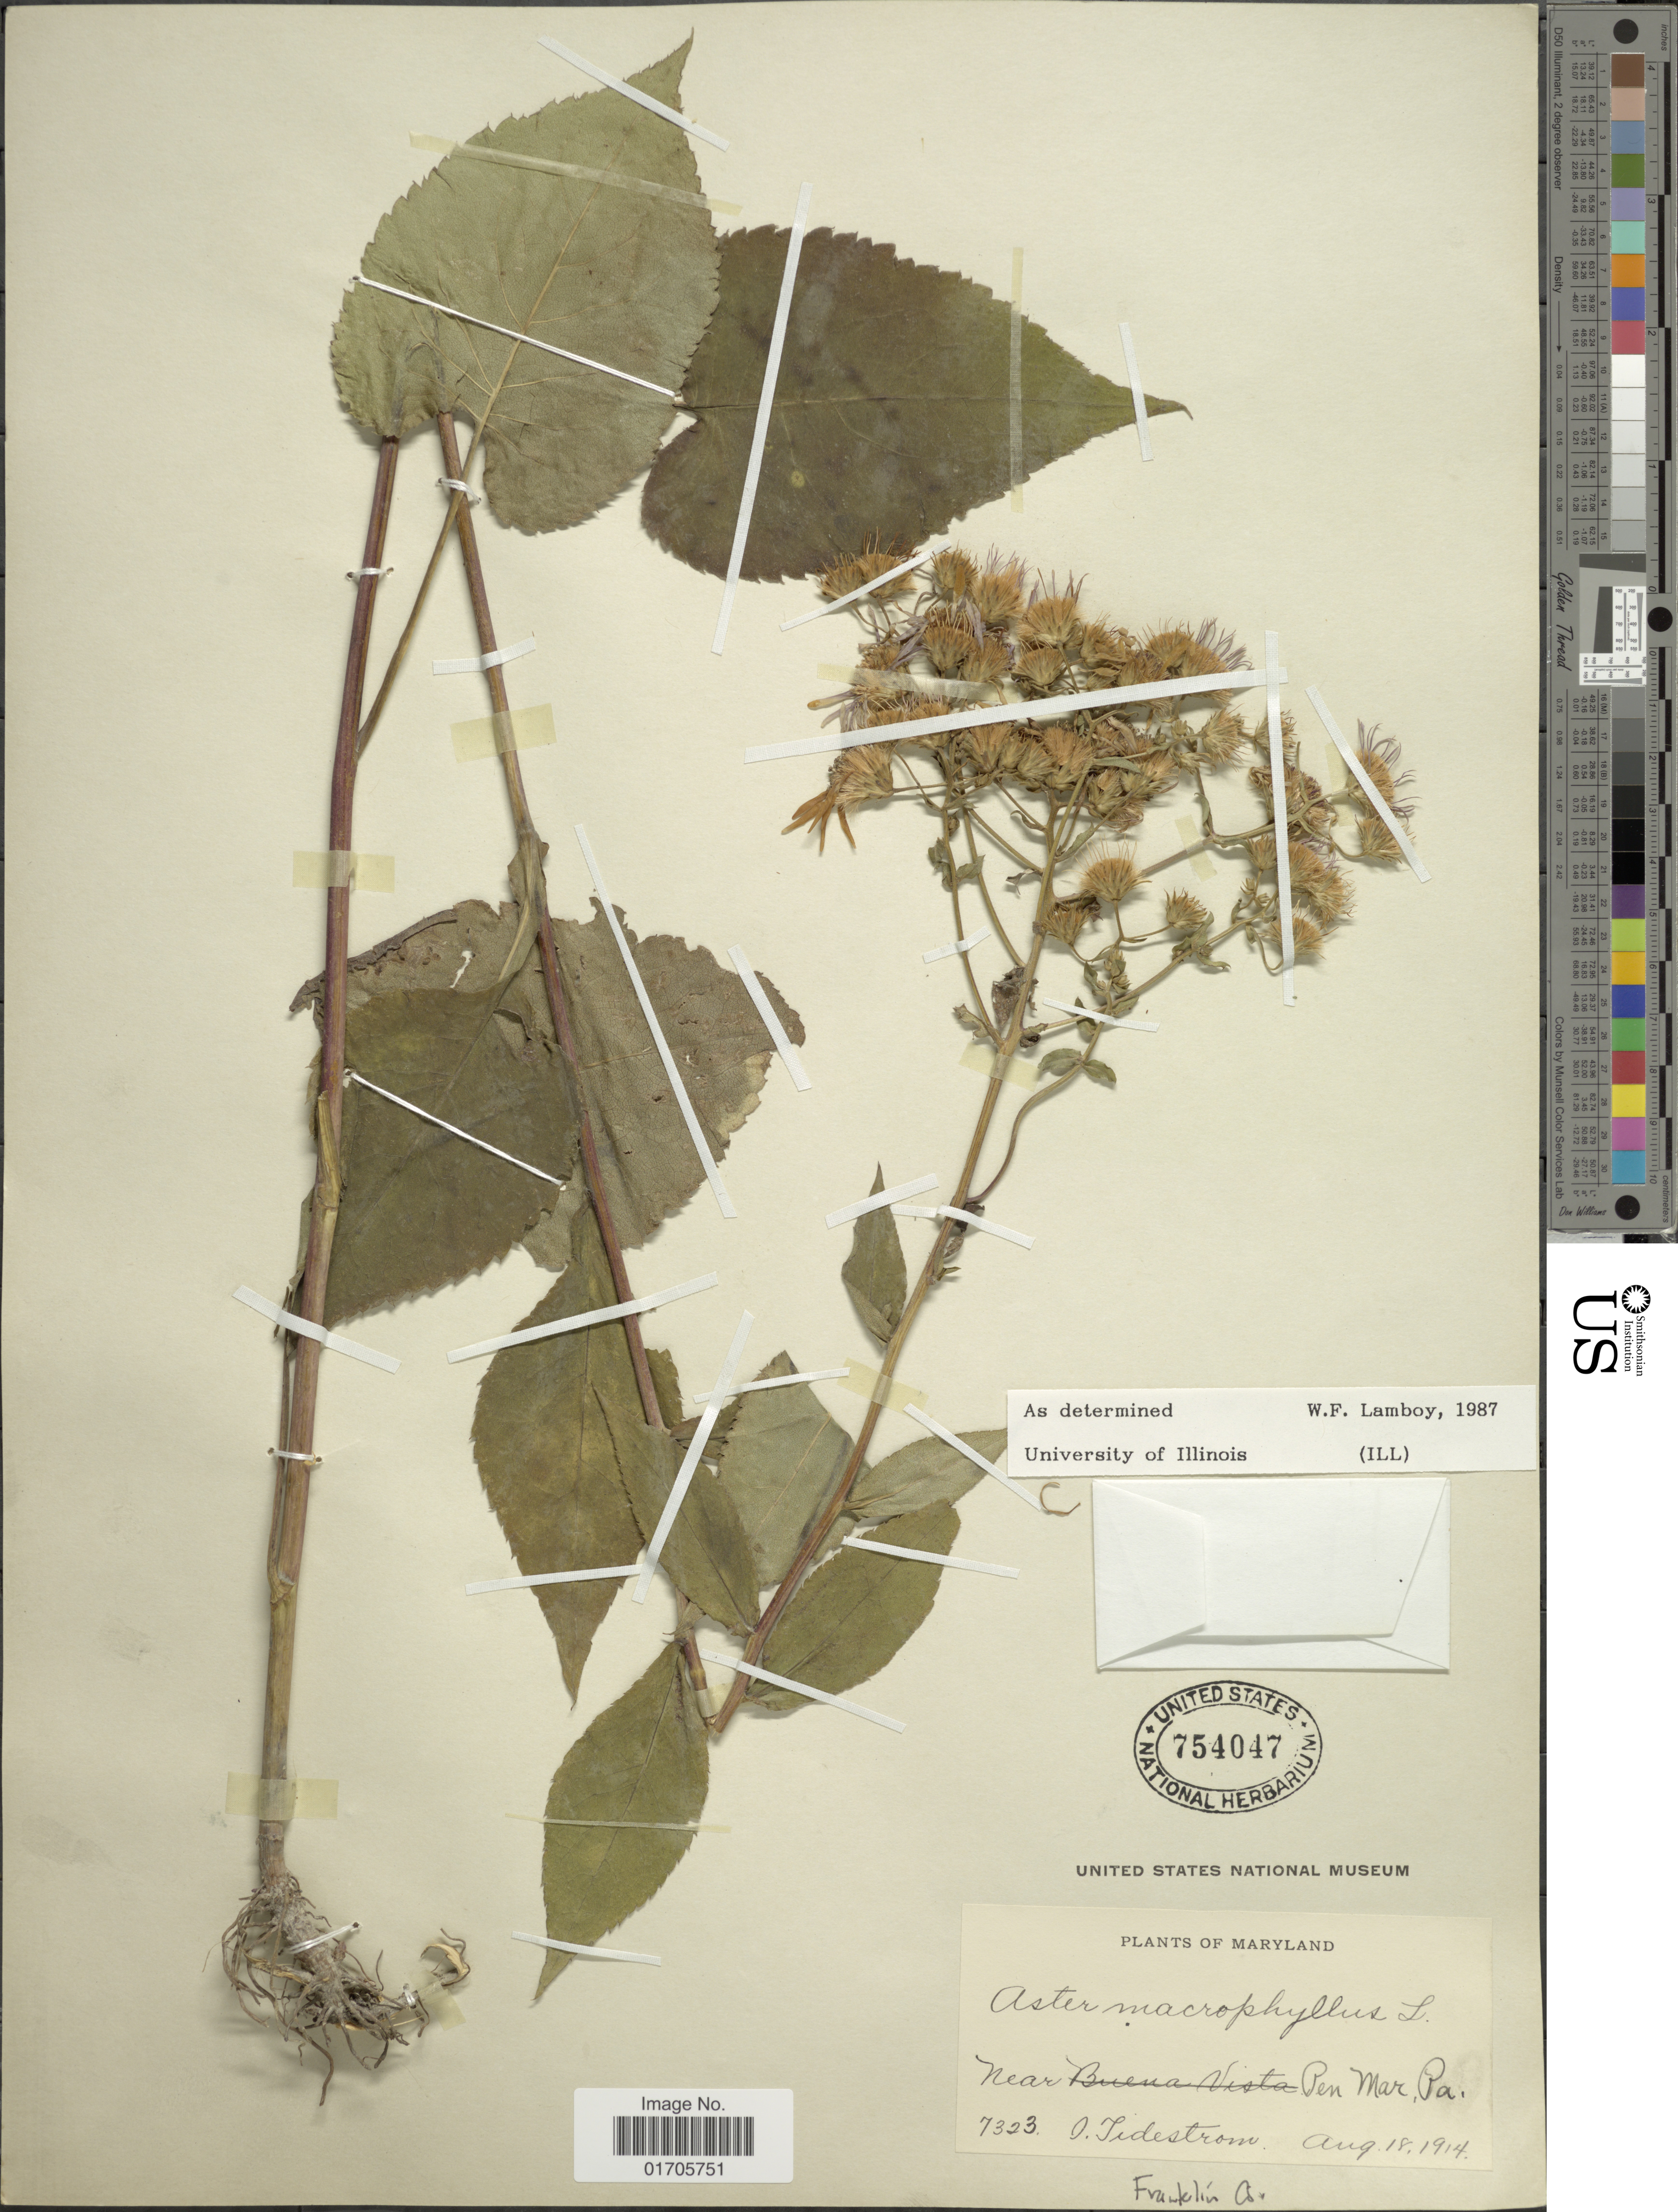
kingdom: Plantae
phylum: Tracheophyta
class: Magnoliopsida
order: Asterales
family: Asteraceae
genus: Eurybia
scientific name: Eurybia macrophylla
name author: (L.) Cass.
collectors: I. F. Tidestrom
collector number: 7323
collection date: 1914-08-18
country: United States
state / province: Pennsylvania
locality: Maryland. Near Pen Mar, Pa. Franklin Co.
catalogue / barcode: US 754047